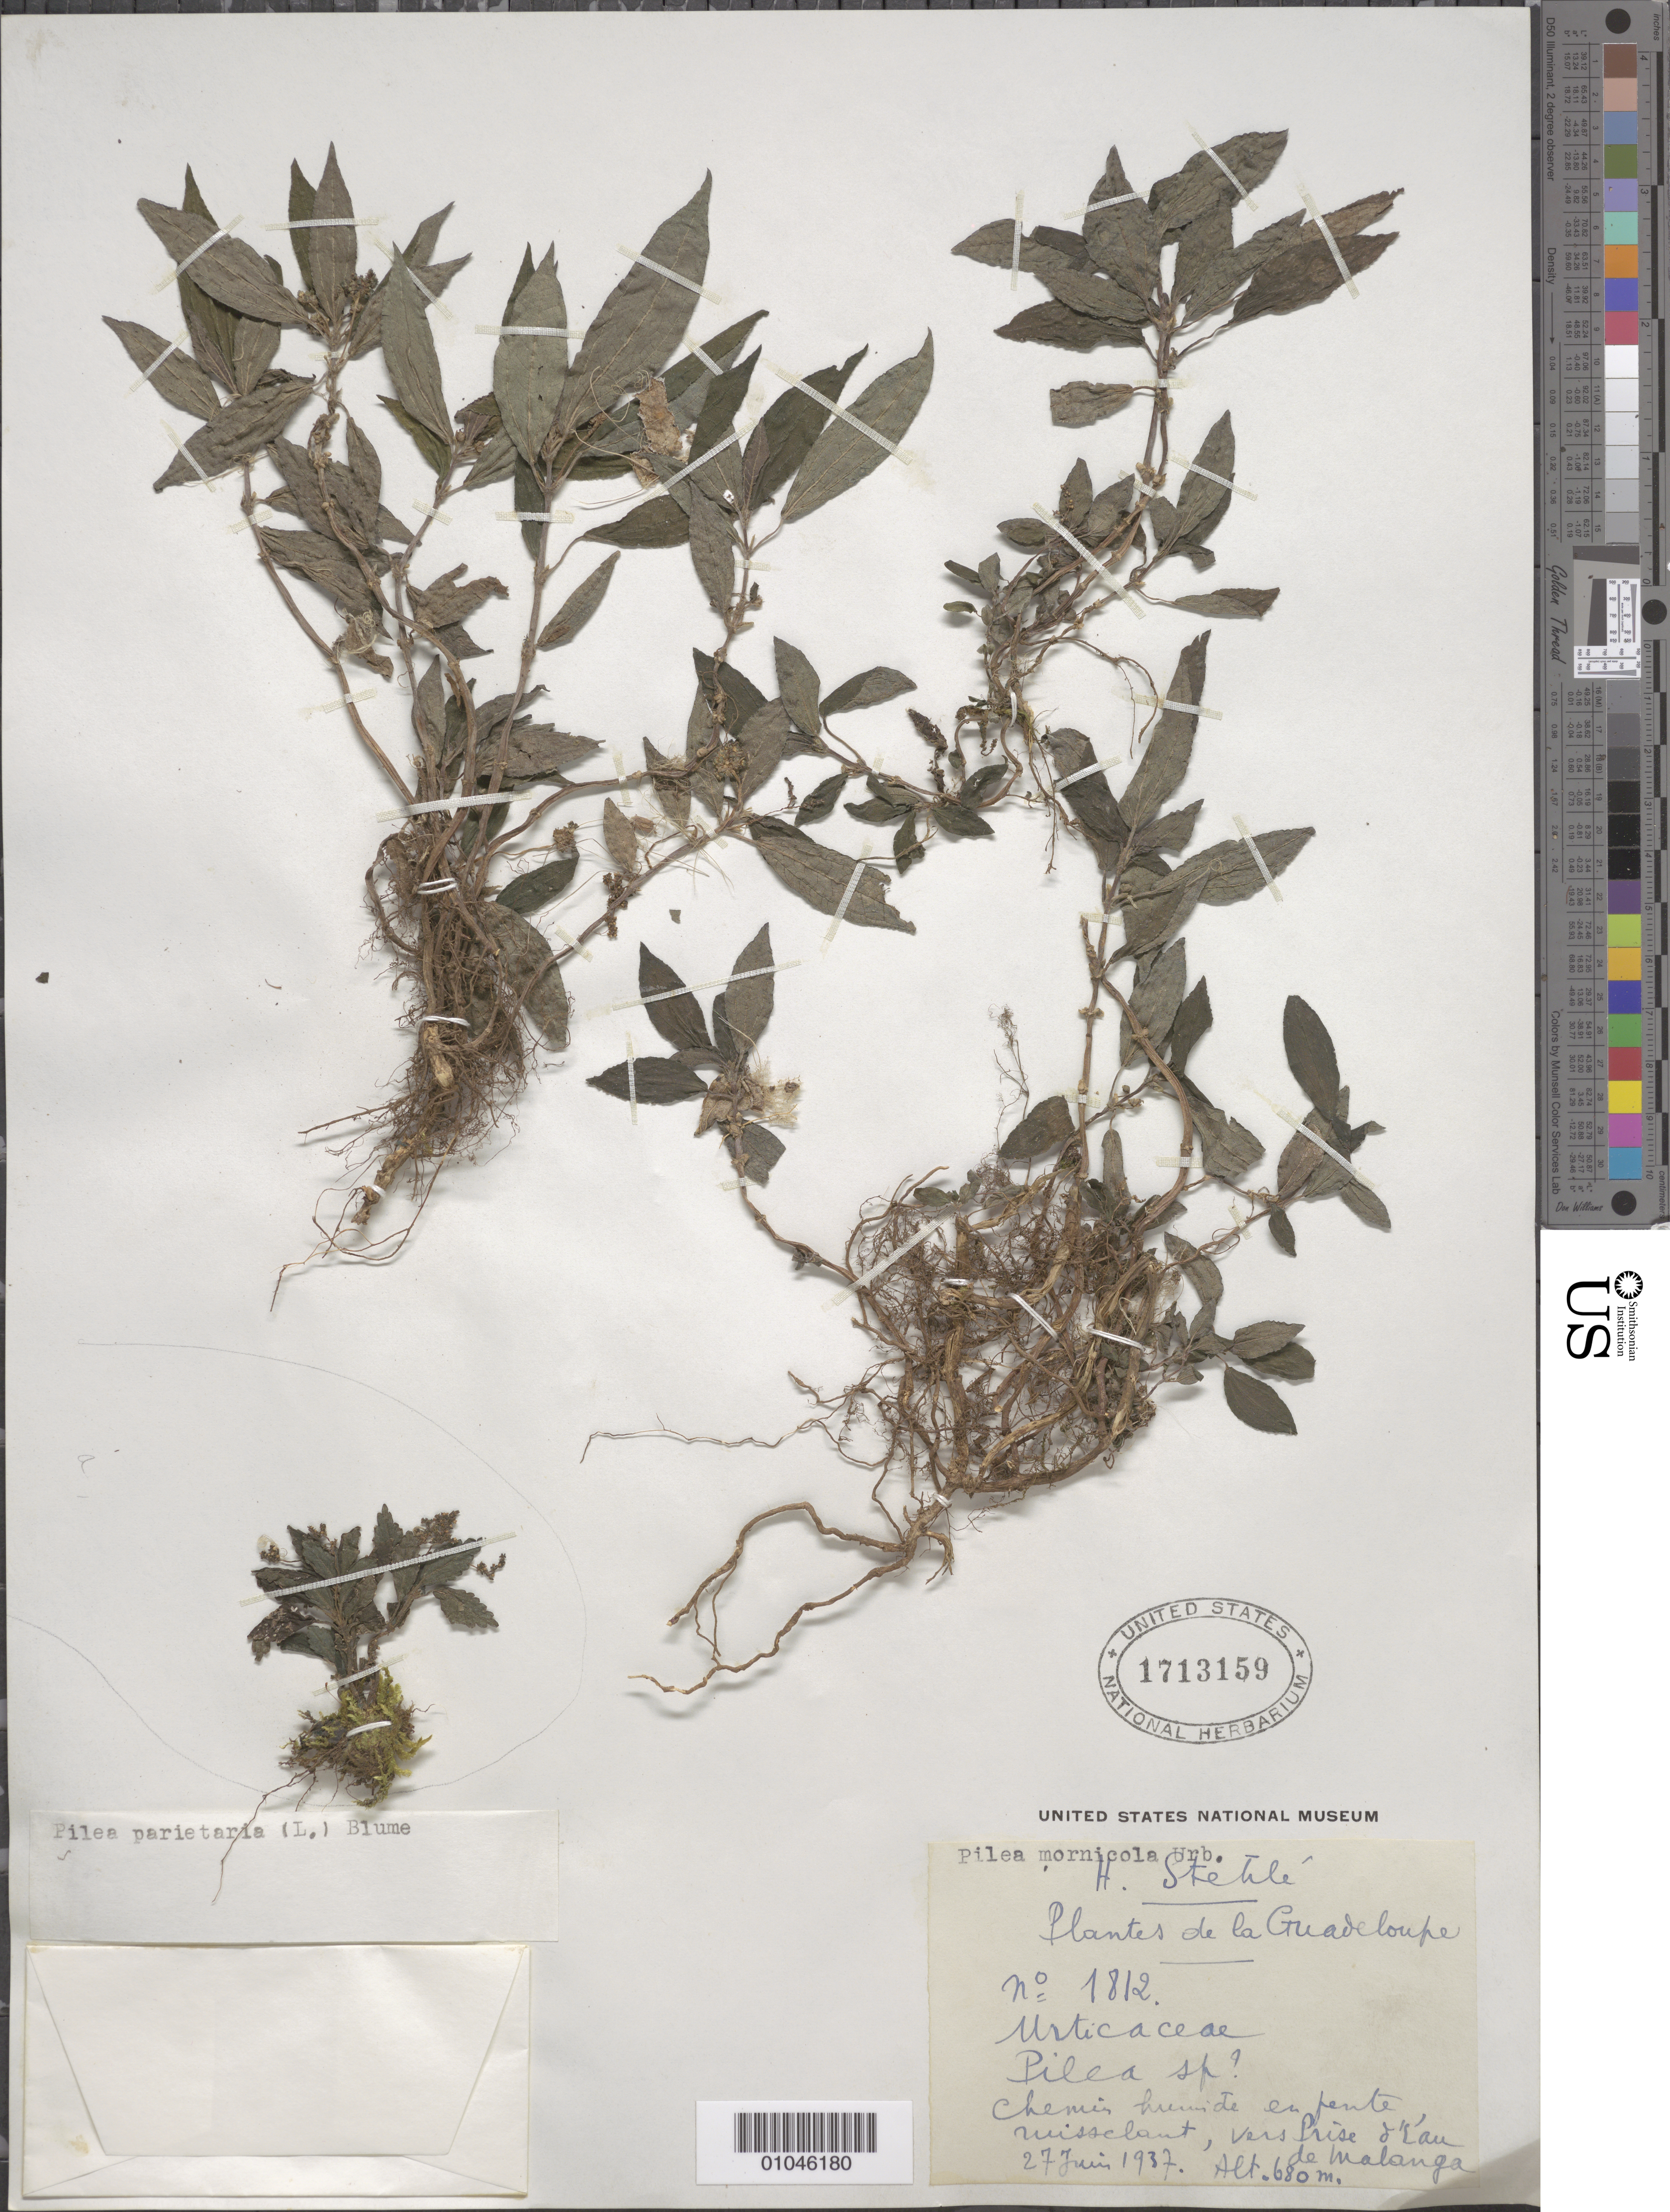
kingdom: Plantae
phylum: Tracheophyta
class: Magnoliopsida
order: Rosales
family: Urticaceae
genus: Pilea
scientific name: Pilea parietaria var. parietaria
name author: (L.) Blume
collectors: H. Stehlé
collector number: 1812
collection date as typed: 27 Jun 1937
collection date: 1937-06-27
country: Guadeloupe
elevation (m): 680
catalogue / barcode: US 1713159